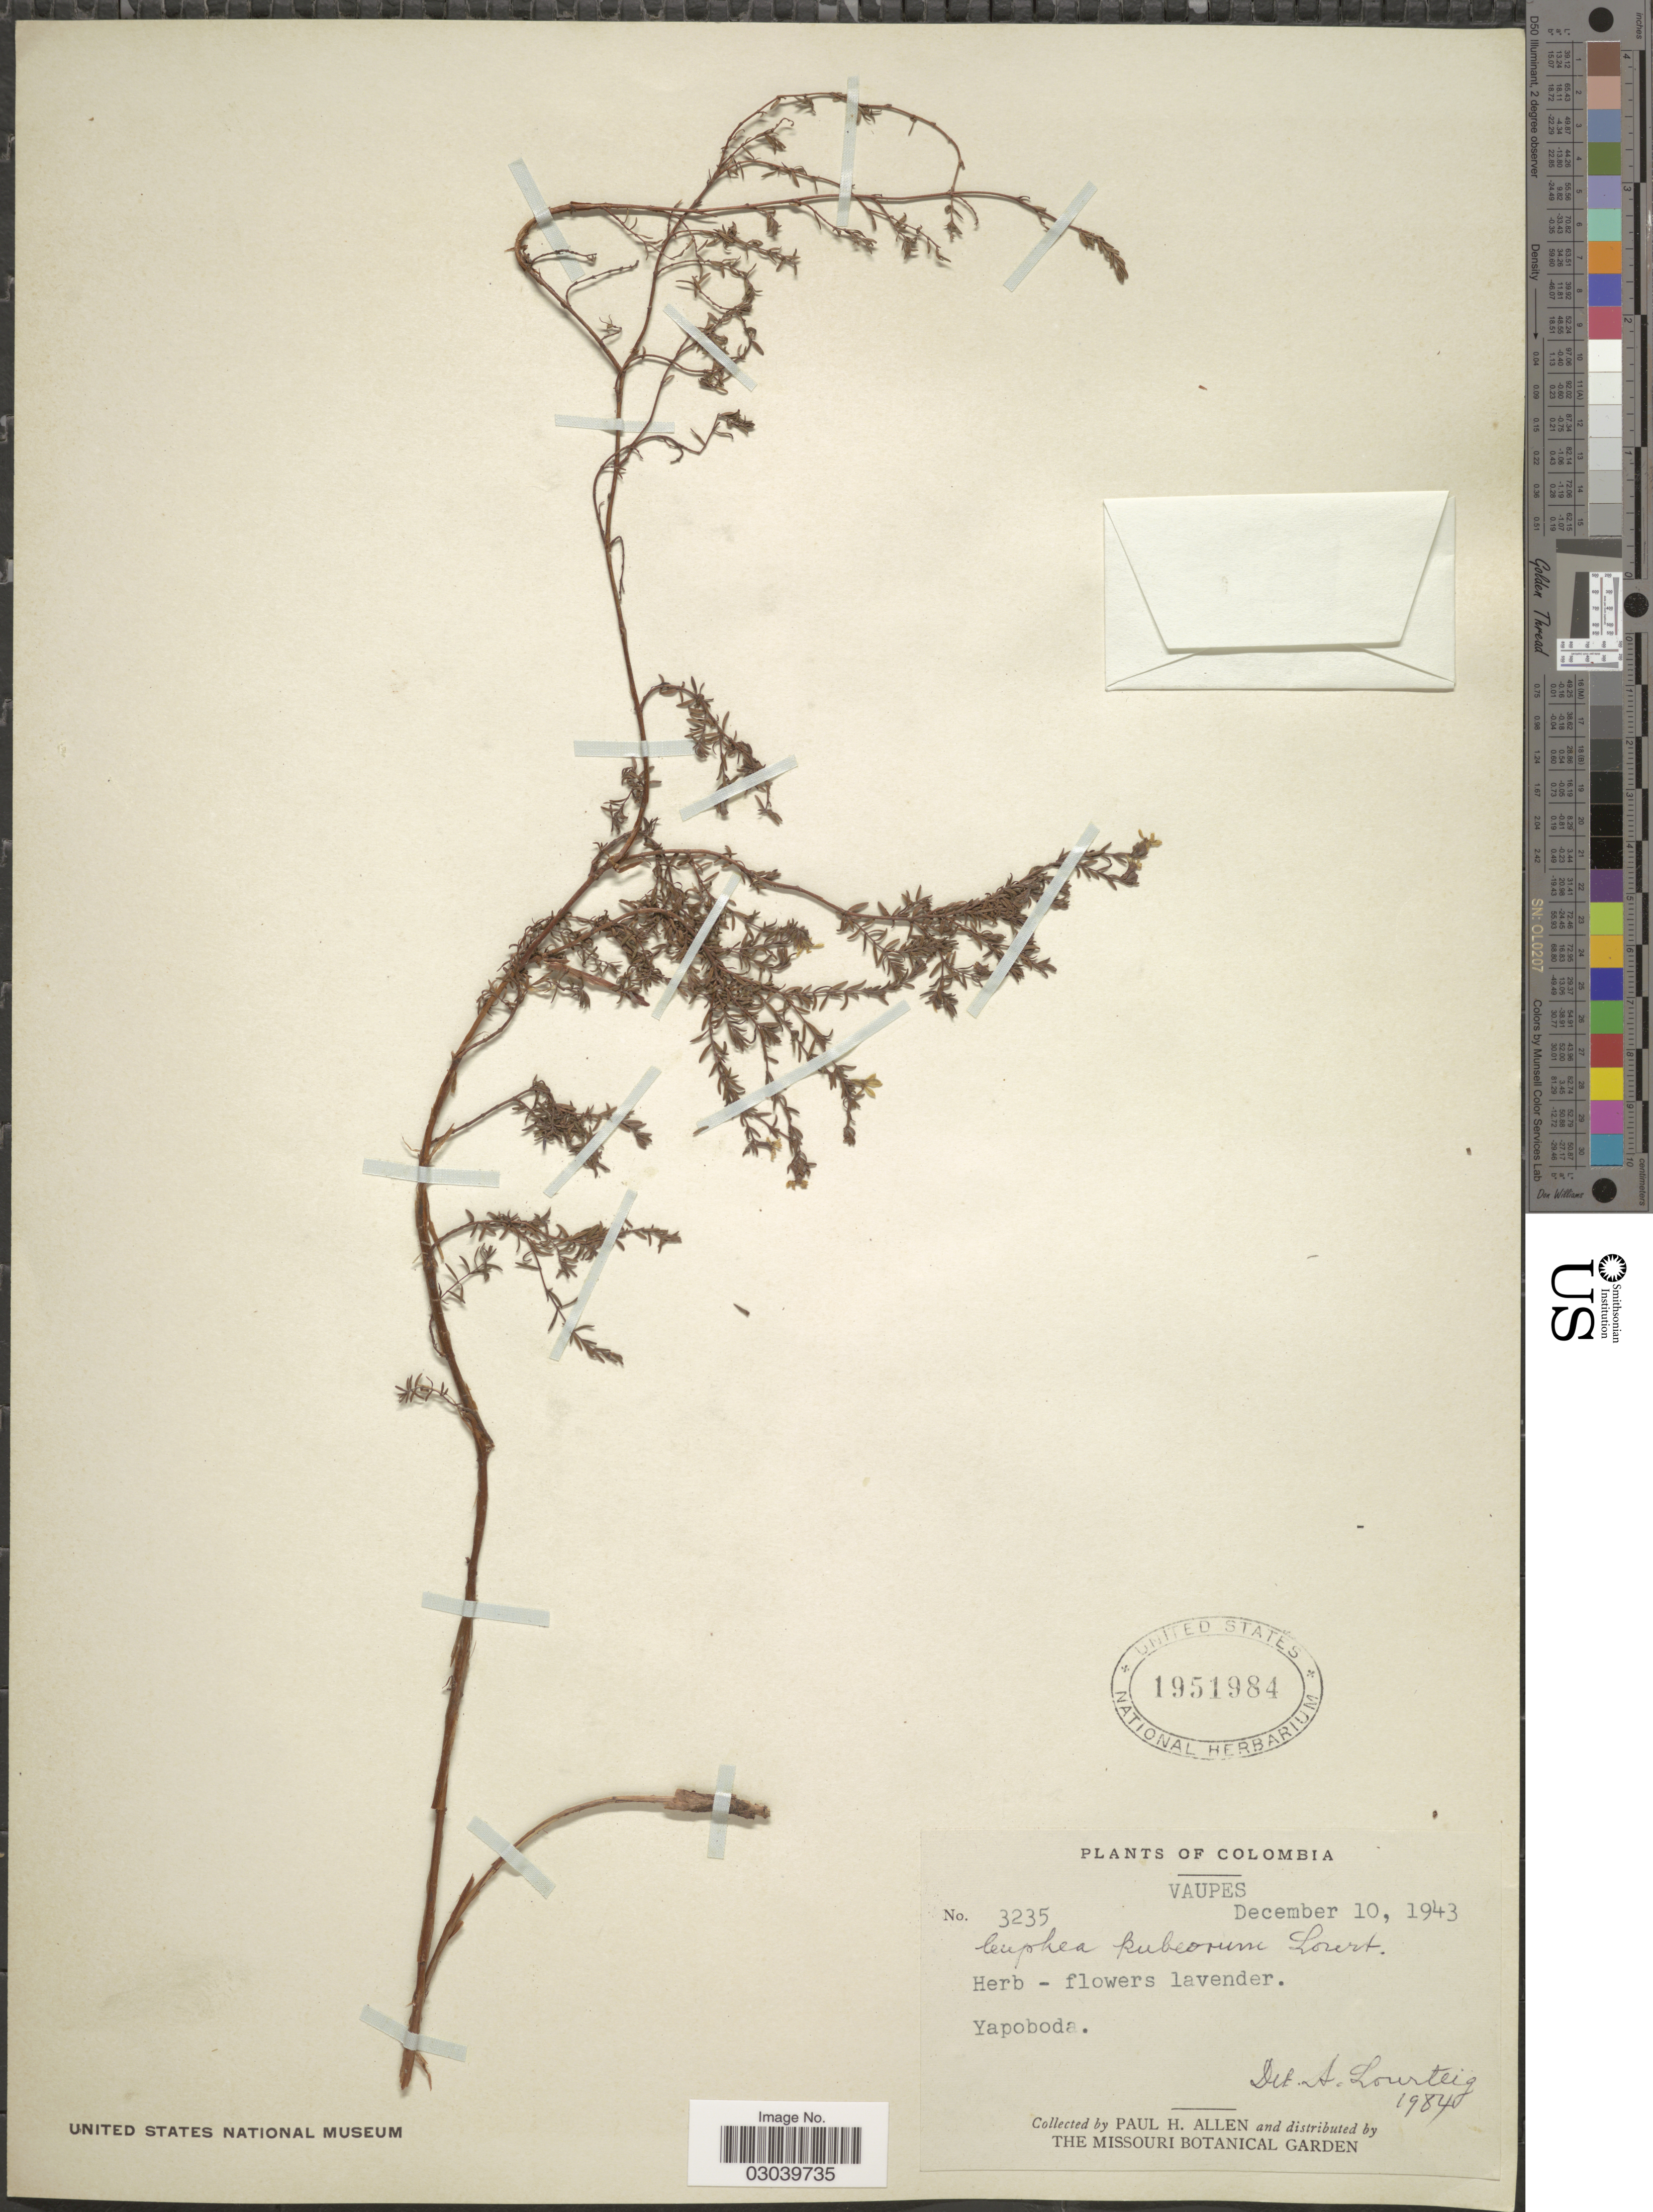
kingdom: Plantae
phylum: Tracheophyta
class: Magnoliopsida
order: Myrtales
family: Lythraceae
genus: Cuphea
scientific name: Cuphea kubeorum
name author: Lourteig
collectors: P. H. Allen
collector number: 3235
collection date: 1943-12-10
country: Colombia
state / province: Vaupés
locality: Yapoboda.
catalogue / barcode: US 1951984